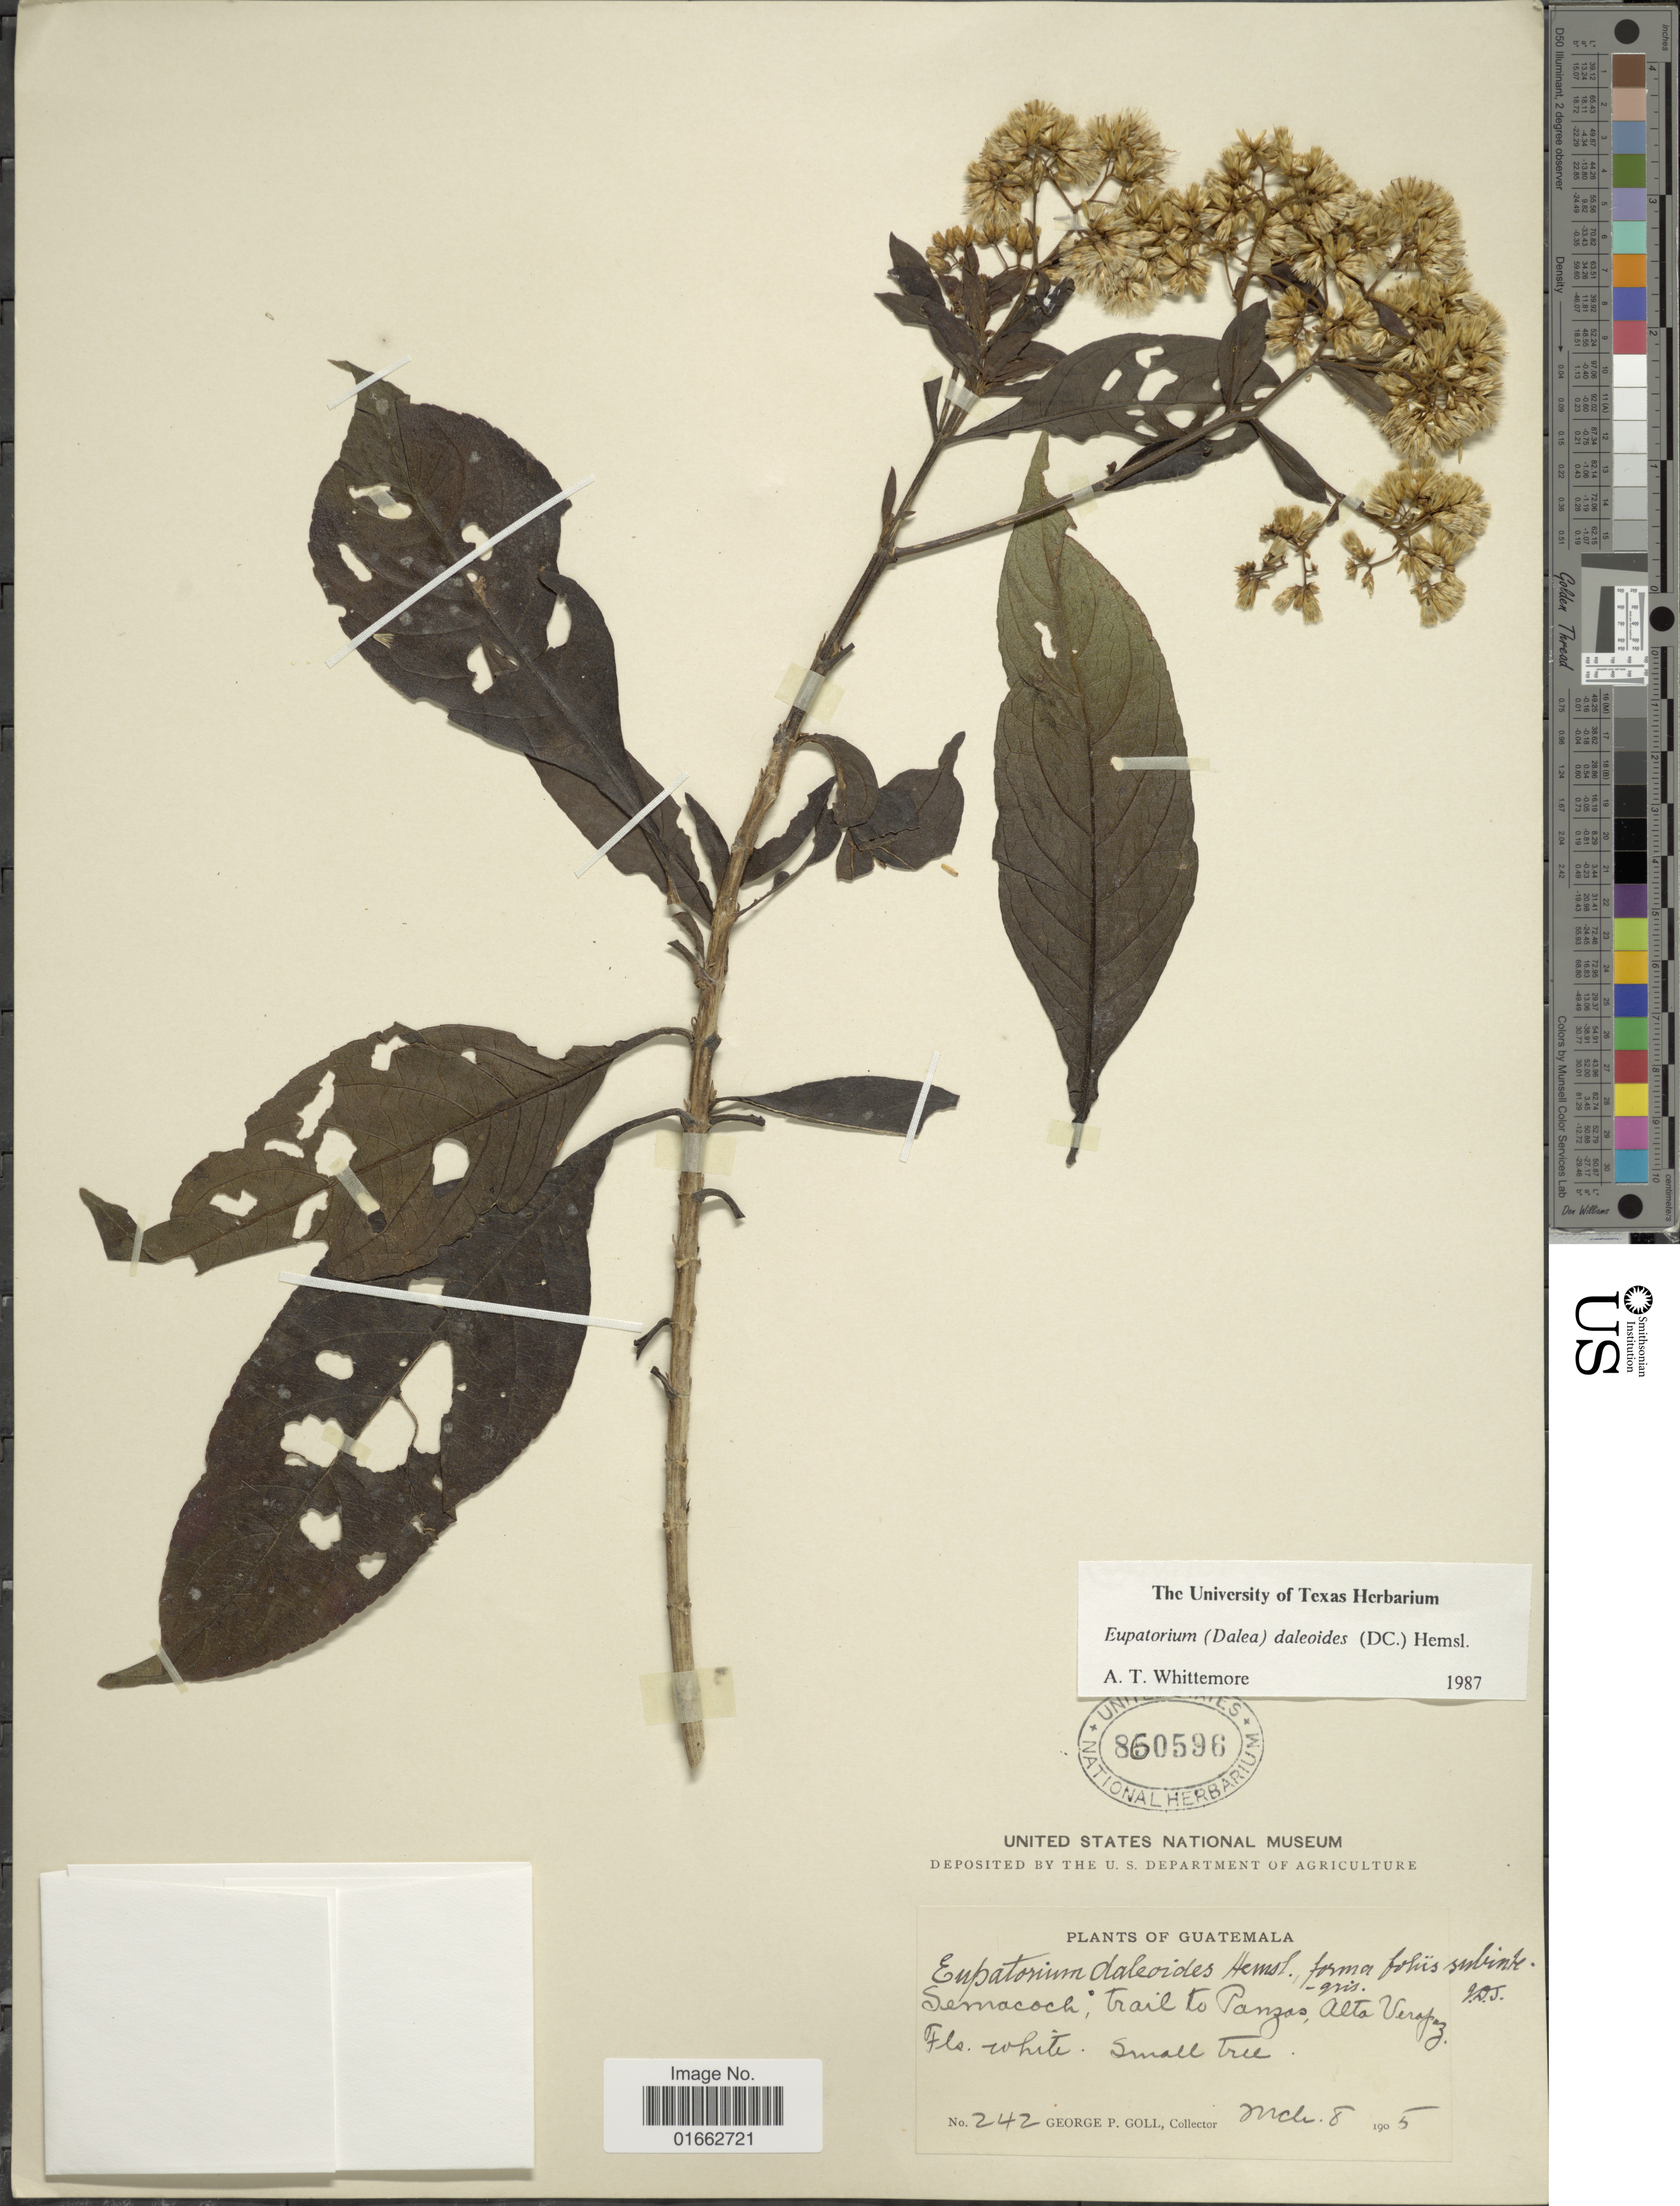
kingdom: Plantae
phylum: Tracheophyta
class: Magnoliopsida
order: Asterales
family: Asteraceae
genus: Critonia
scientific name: Critonia daleoides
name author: DC.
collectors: G. P. Goll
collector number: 242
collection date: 1905-03-08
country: Guatemala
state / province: Alta Verapaz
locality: Semacoch, trail to Panzas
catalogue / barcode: US 860596